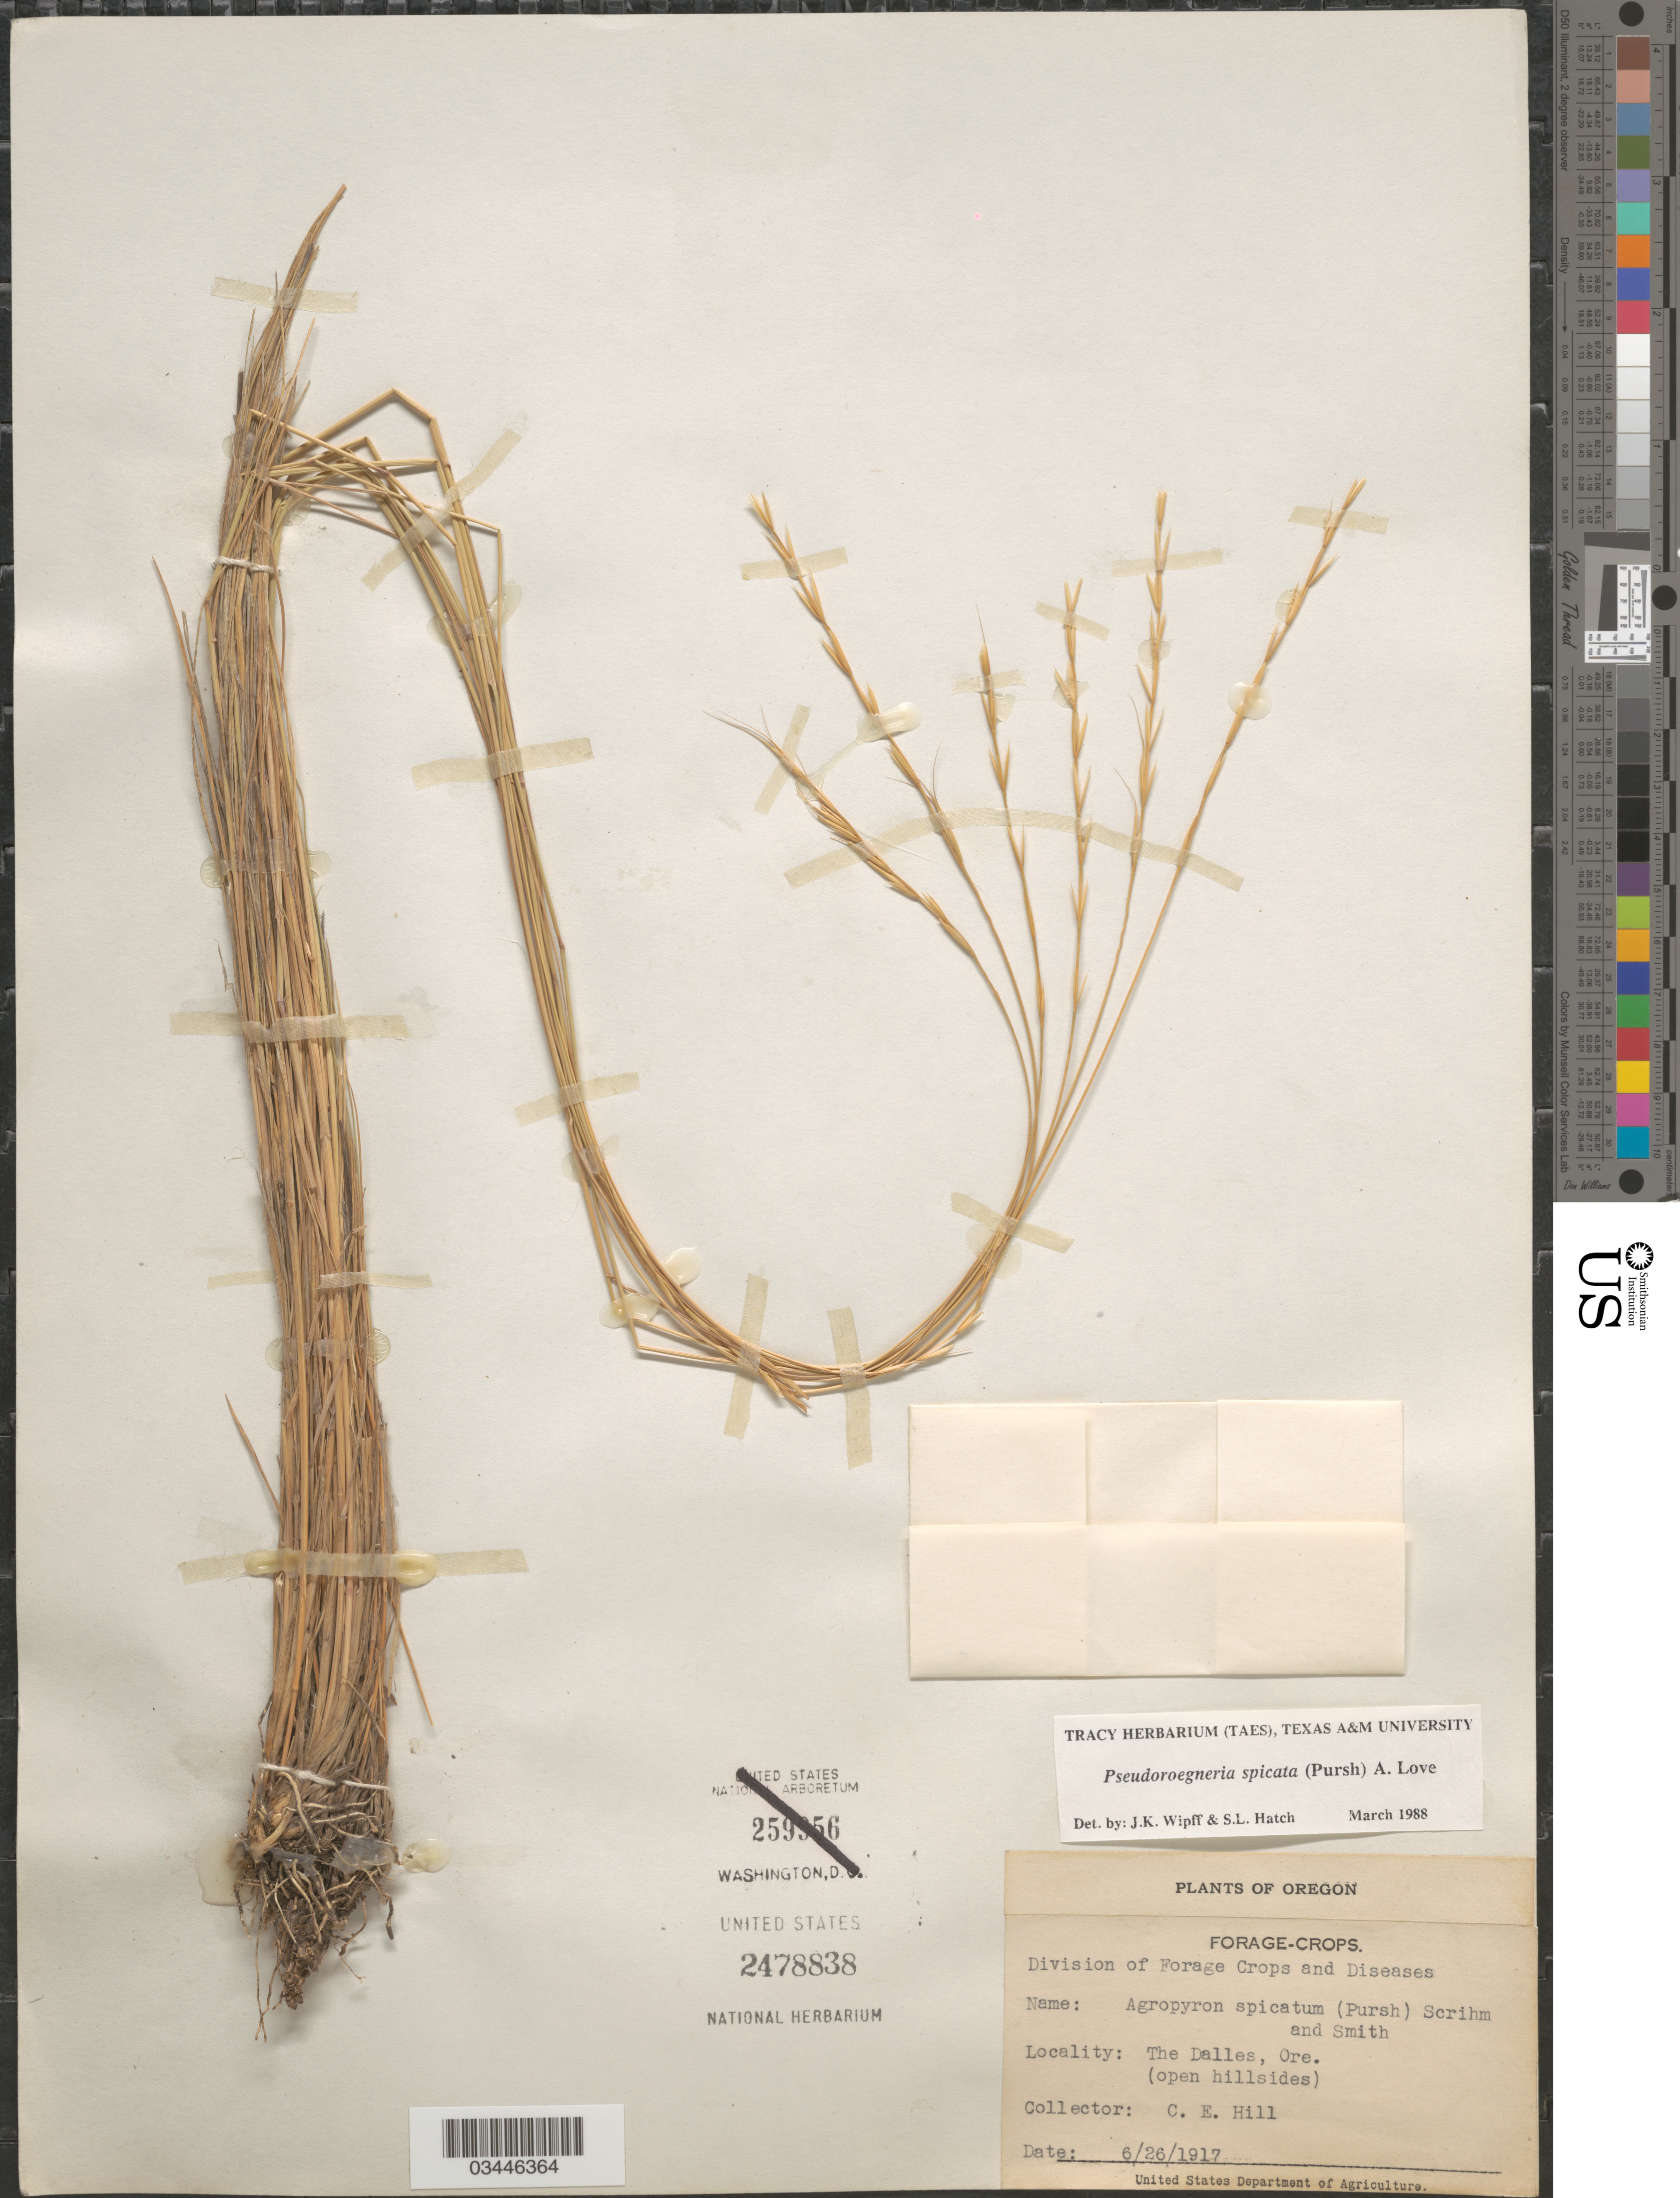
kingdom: Plantae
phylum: Tracheophyta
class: Liliopsida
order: Poales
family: Poaceae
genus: Pseudoroegneria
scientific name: Pseudoroegneria spicata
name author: (Pursh) Á. Löve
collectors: C. Hill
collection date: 1917-06-26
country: United States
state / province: Oregon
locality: The Dalles, (open hillsides).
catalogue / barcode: US 2478838